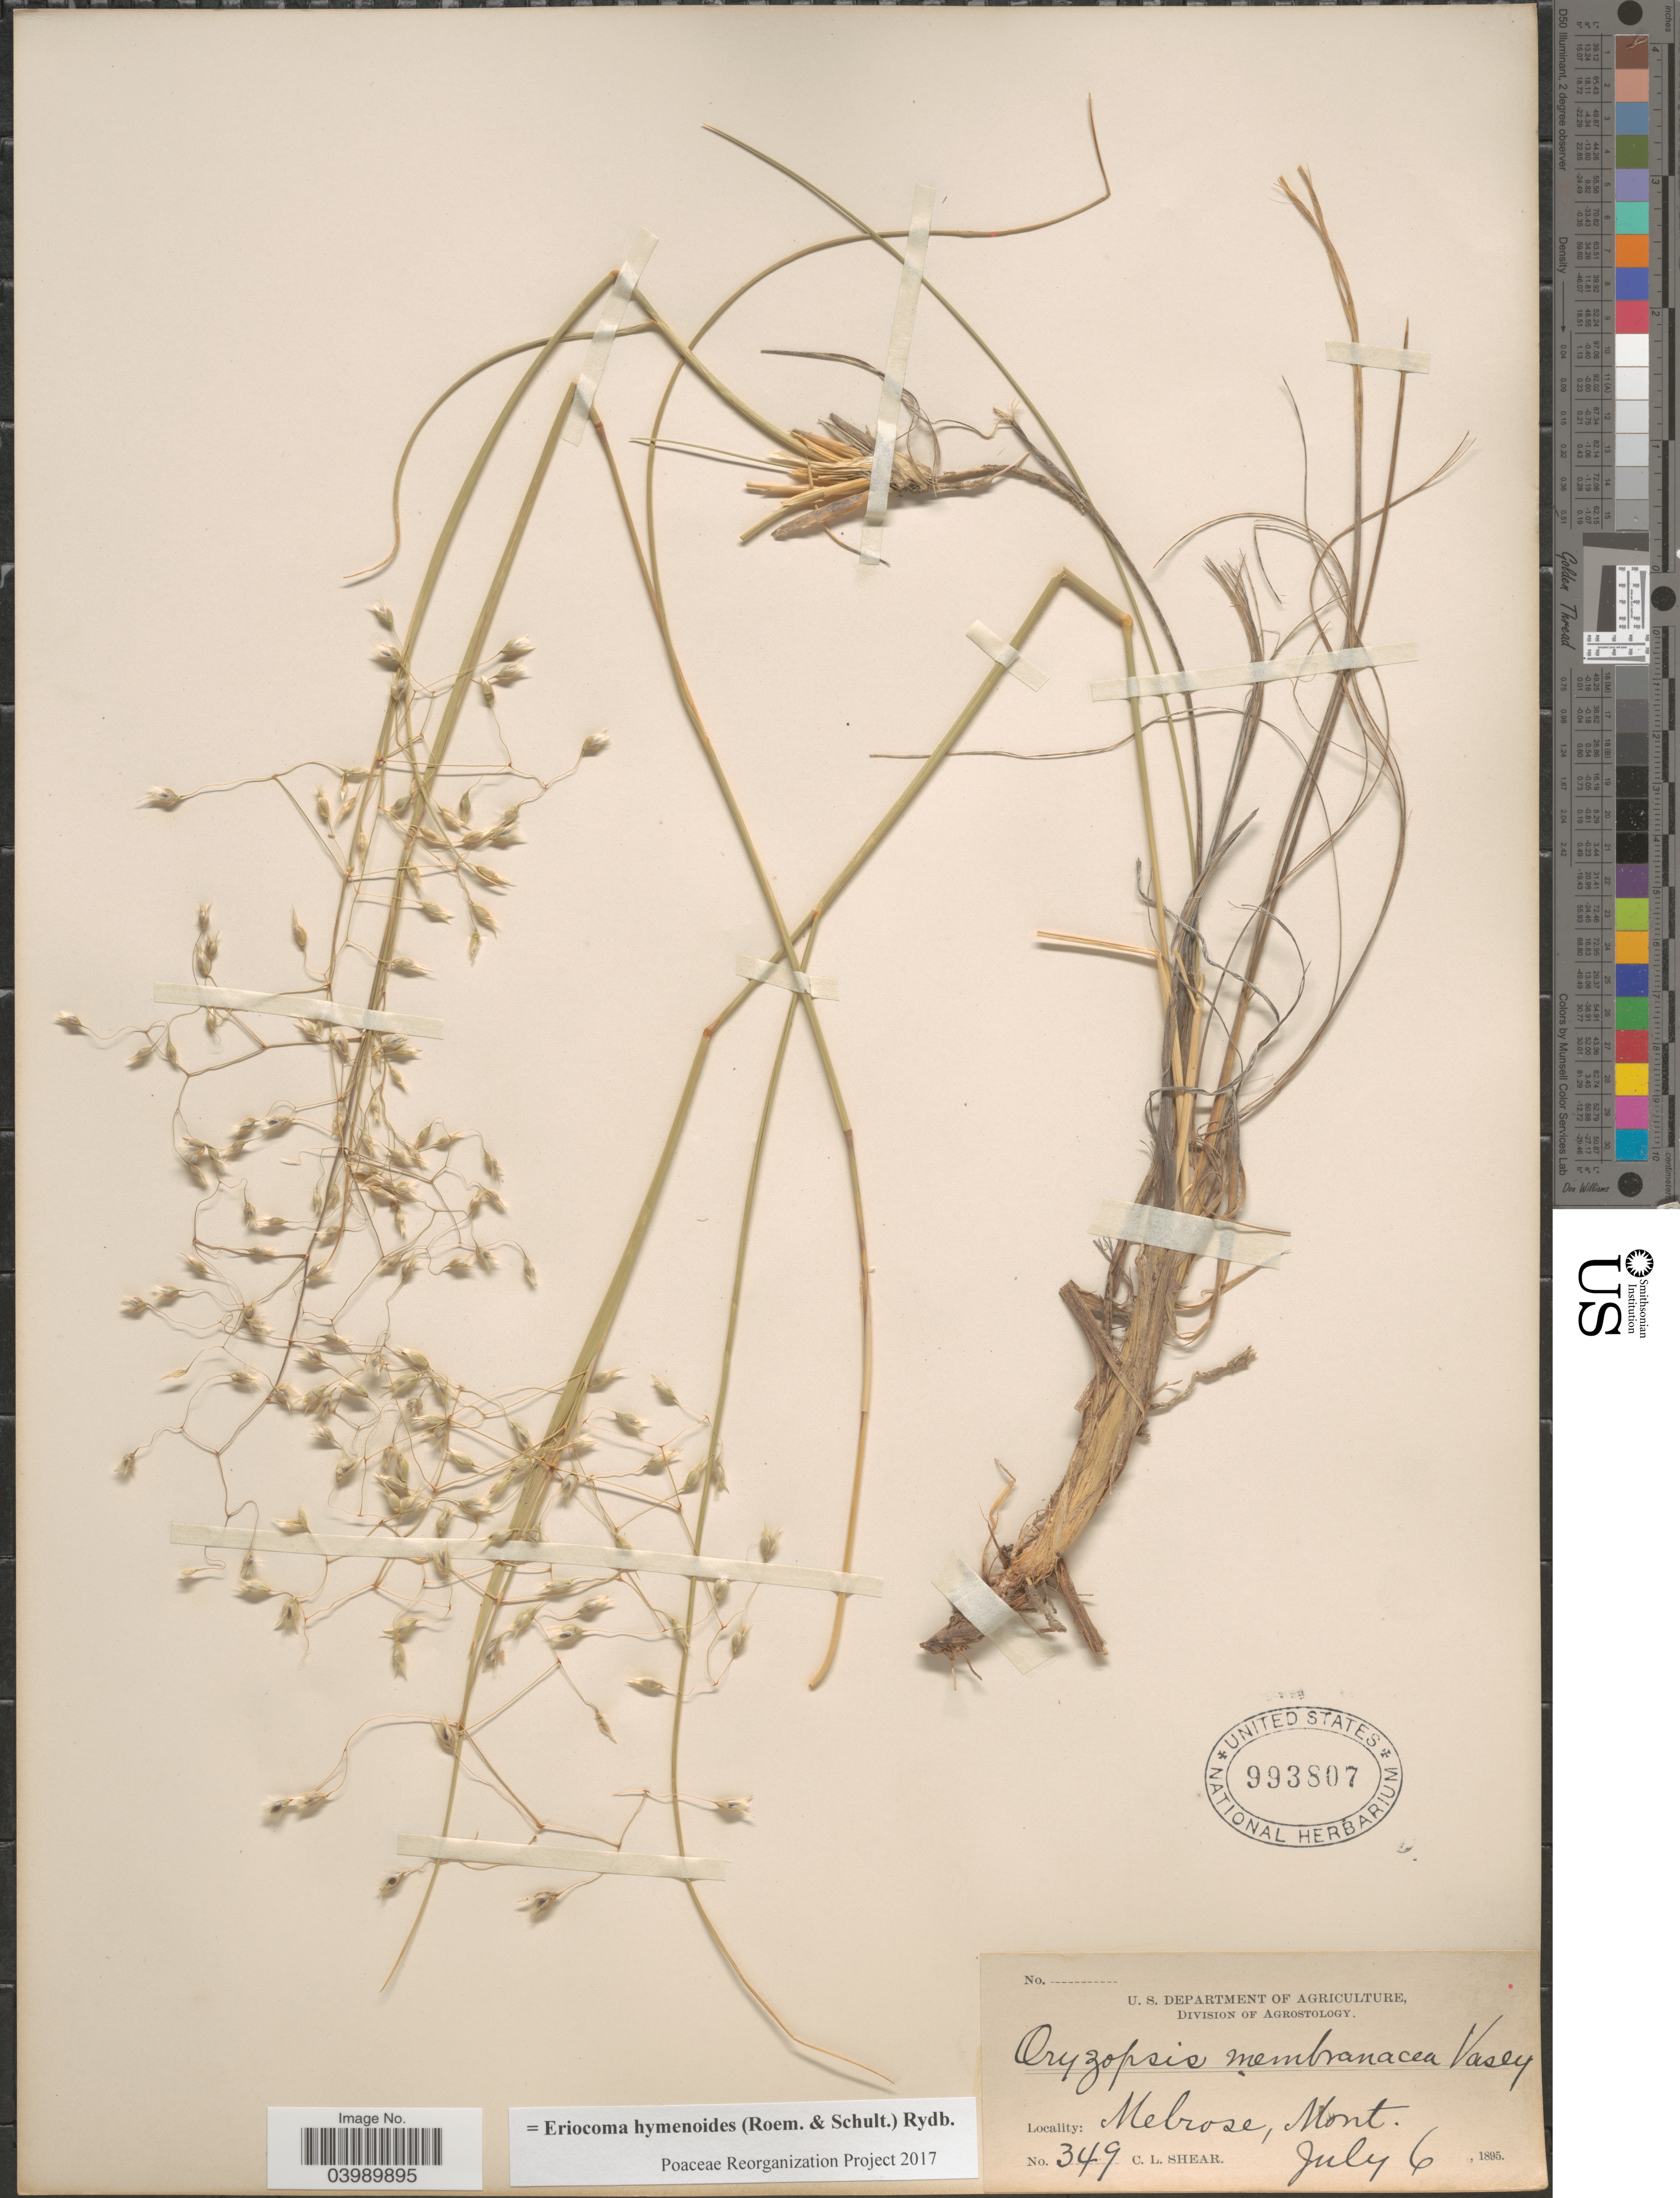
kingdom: Plantae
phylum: Tracheophyta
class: Liliopsida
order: Poales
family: Poaceae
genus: Eriocoma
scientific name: Eriocoma hymenoides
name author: (Roem. & Schult.) Rydb.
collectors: C. L. Shear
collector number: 349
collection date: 1895-07-06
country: United States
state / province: Montana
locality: Melrose.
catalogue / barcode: US 993807